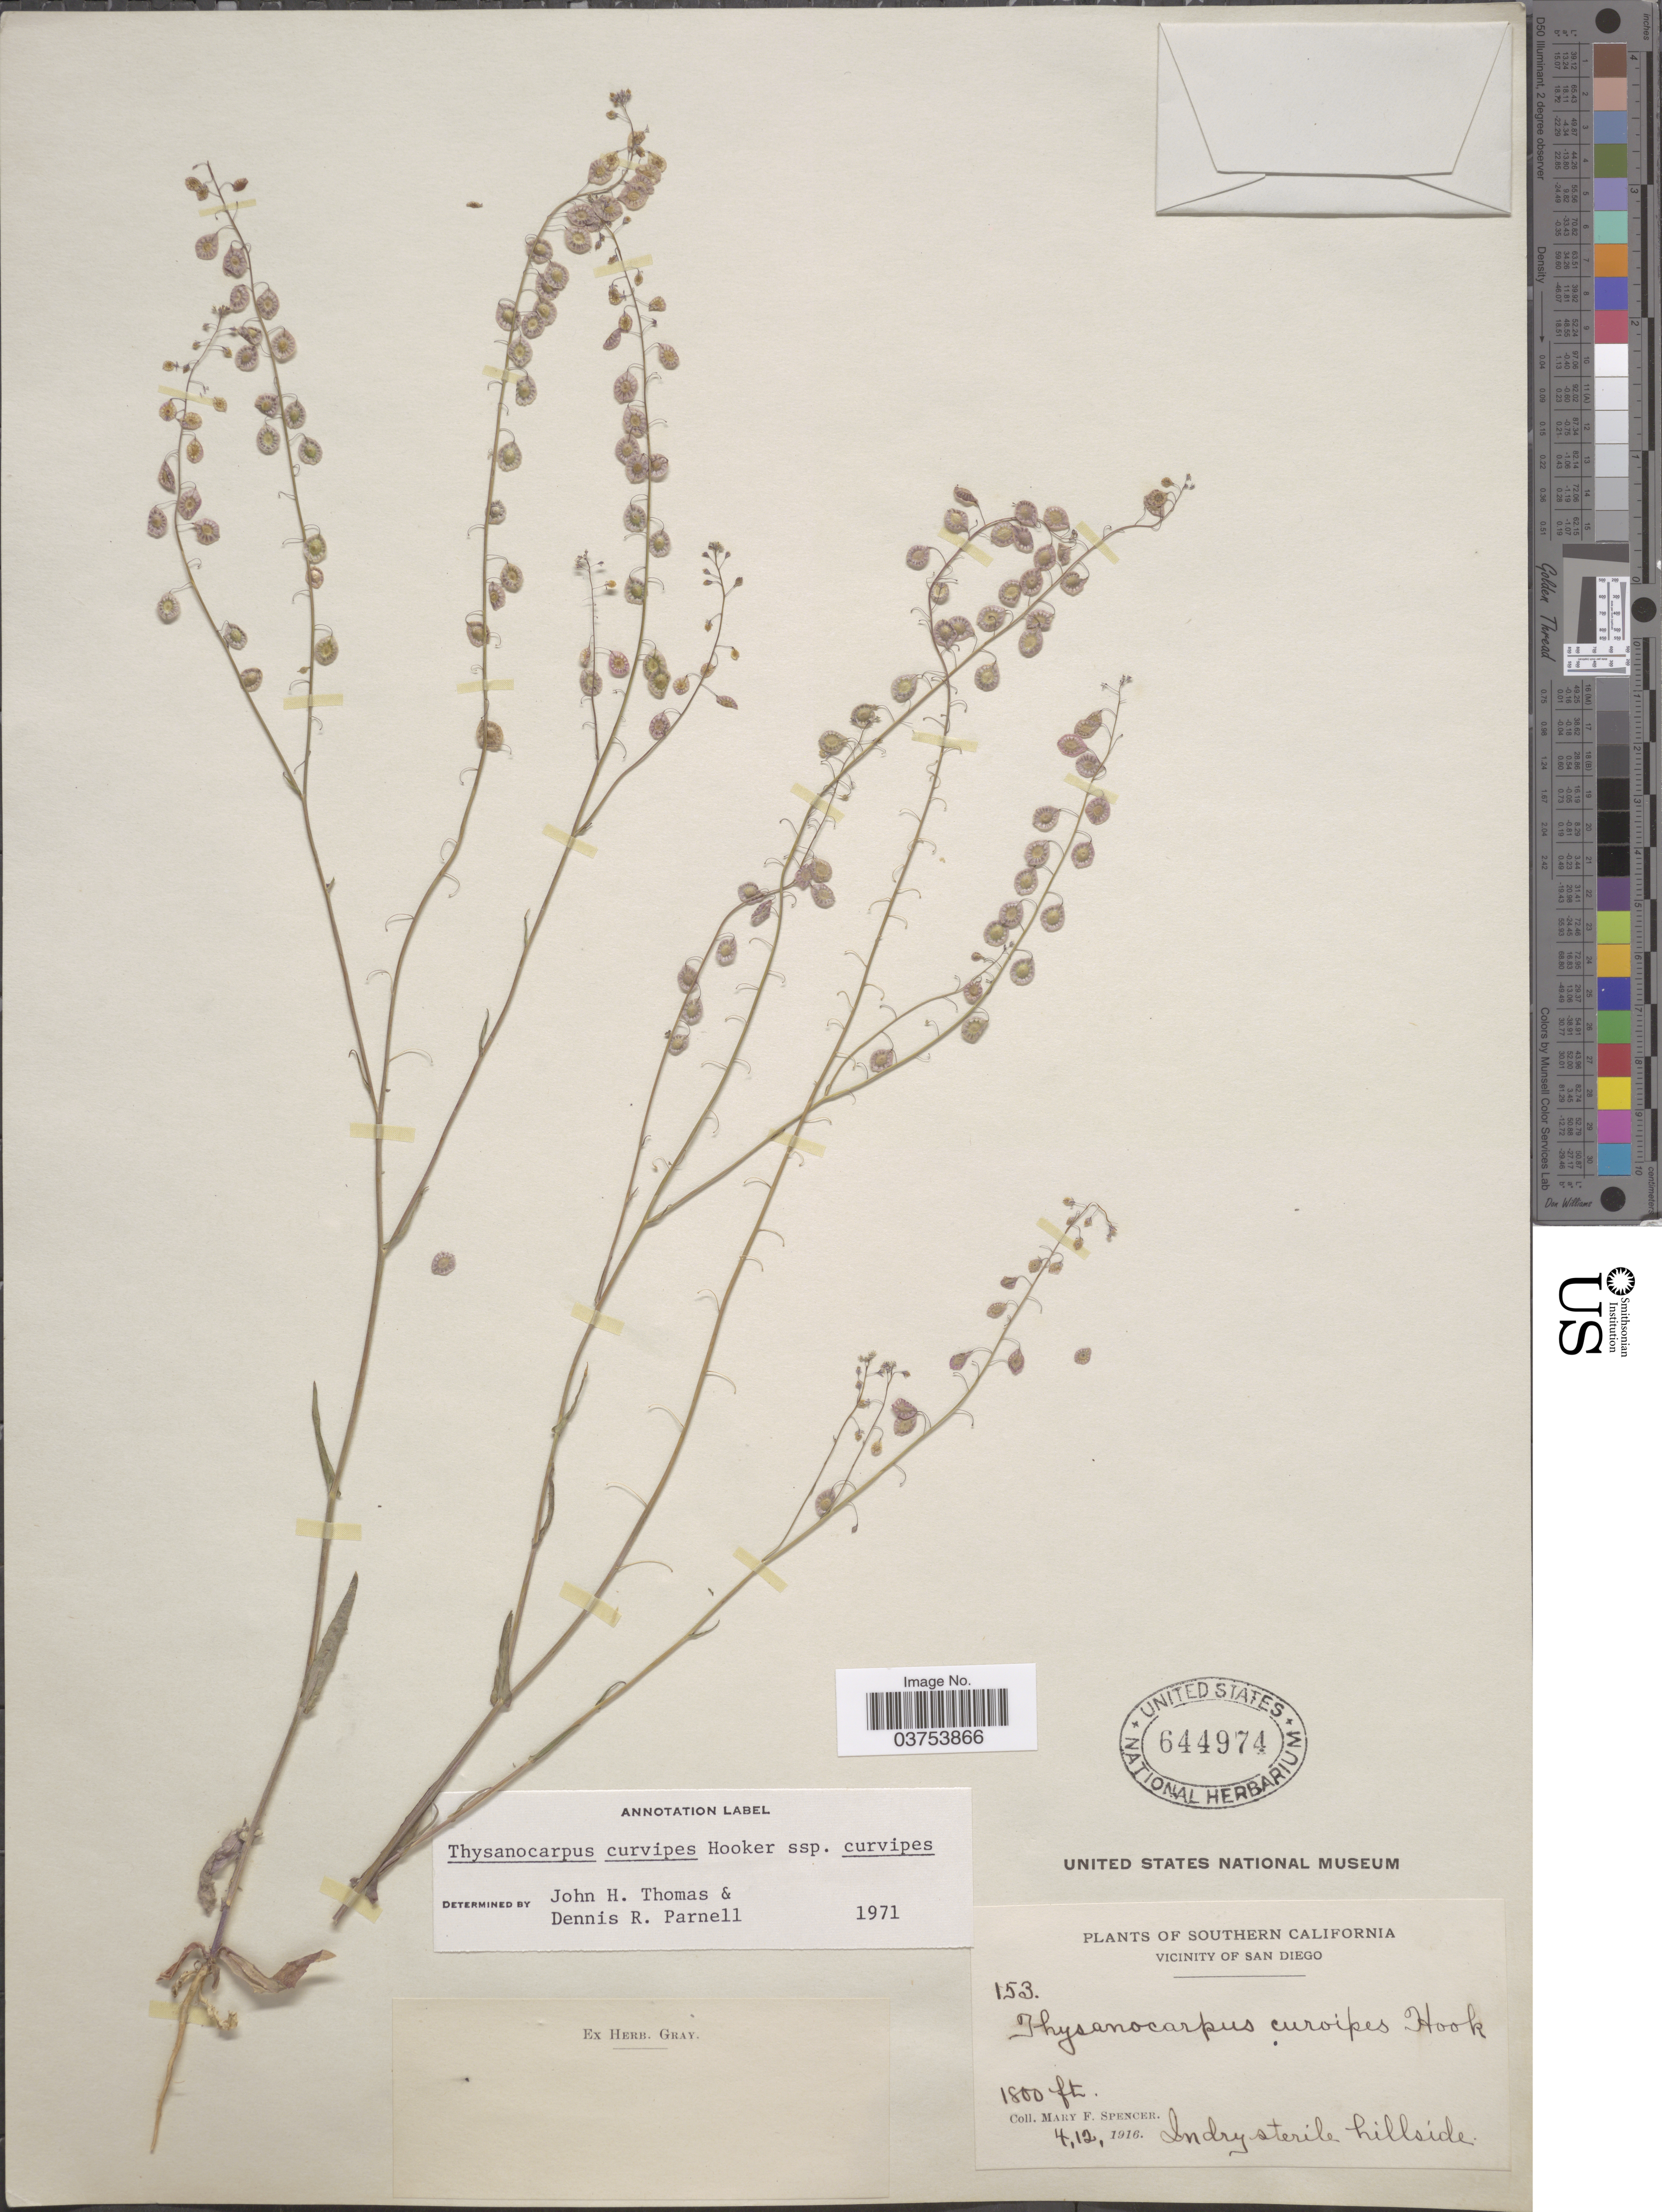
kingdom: Plantae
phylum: Tracheophyta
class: Magnoliopsida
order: Brassicales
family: Brassicaceae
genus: Thysanocarpus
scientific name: Thysanocarpus curvipes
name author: Hook.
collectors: M. Spencer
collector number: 153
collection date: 1916-04-12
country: United States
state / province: California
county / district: San Diego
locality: Southern California. Vicinity of San Diego.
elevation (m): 549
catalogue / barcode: US 644974